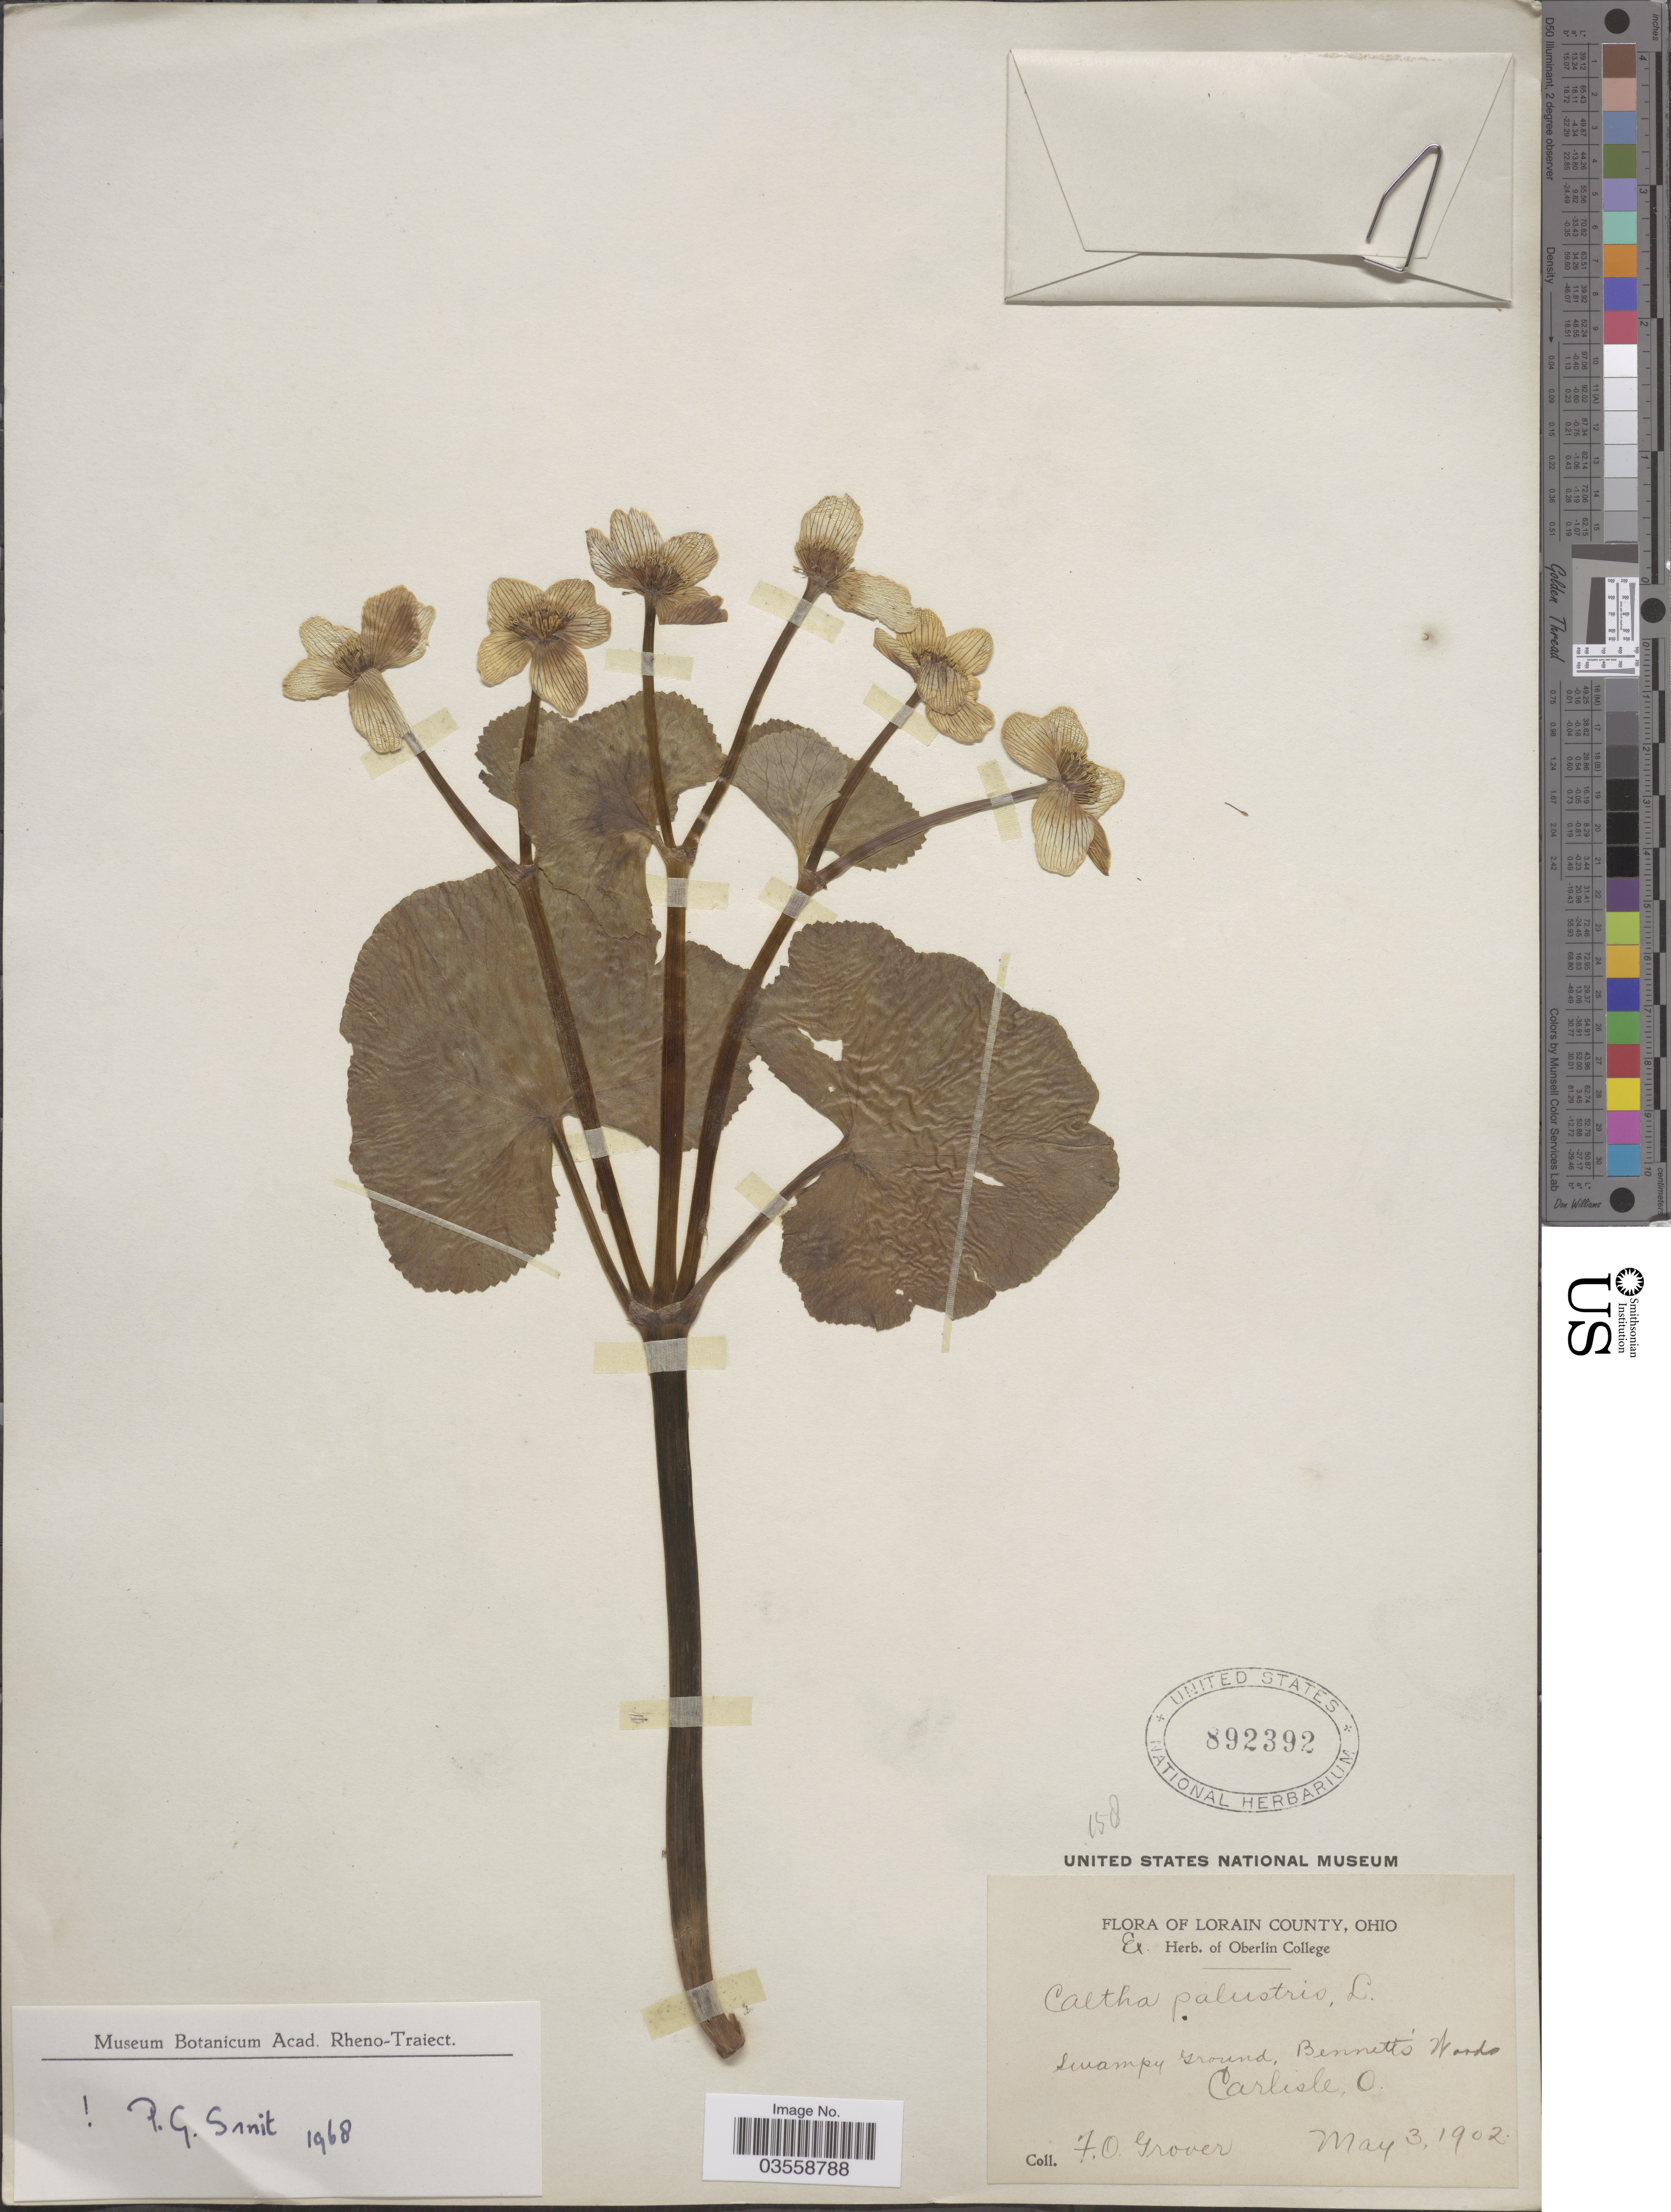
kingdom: Plantae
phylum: Tracheophyta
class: Magnoliopsida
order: Ranunculales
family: Ranunculaceae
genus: Caltha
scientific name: Caltha palustris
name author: L.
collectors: F. Grover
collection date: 1902-05-03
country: United States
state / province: Ohio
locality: Lorain County. Swampy Ground, Bennett's Woods. Carlisle.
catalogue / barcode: US 892392